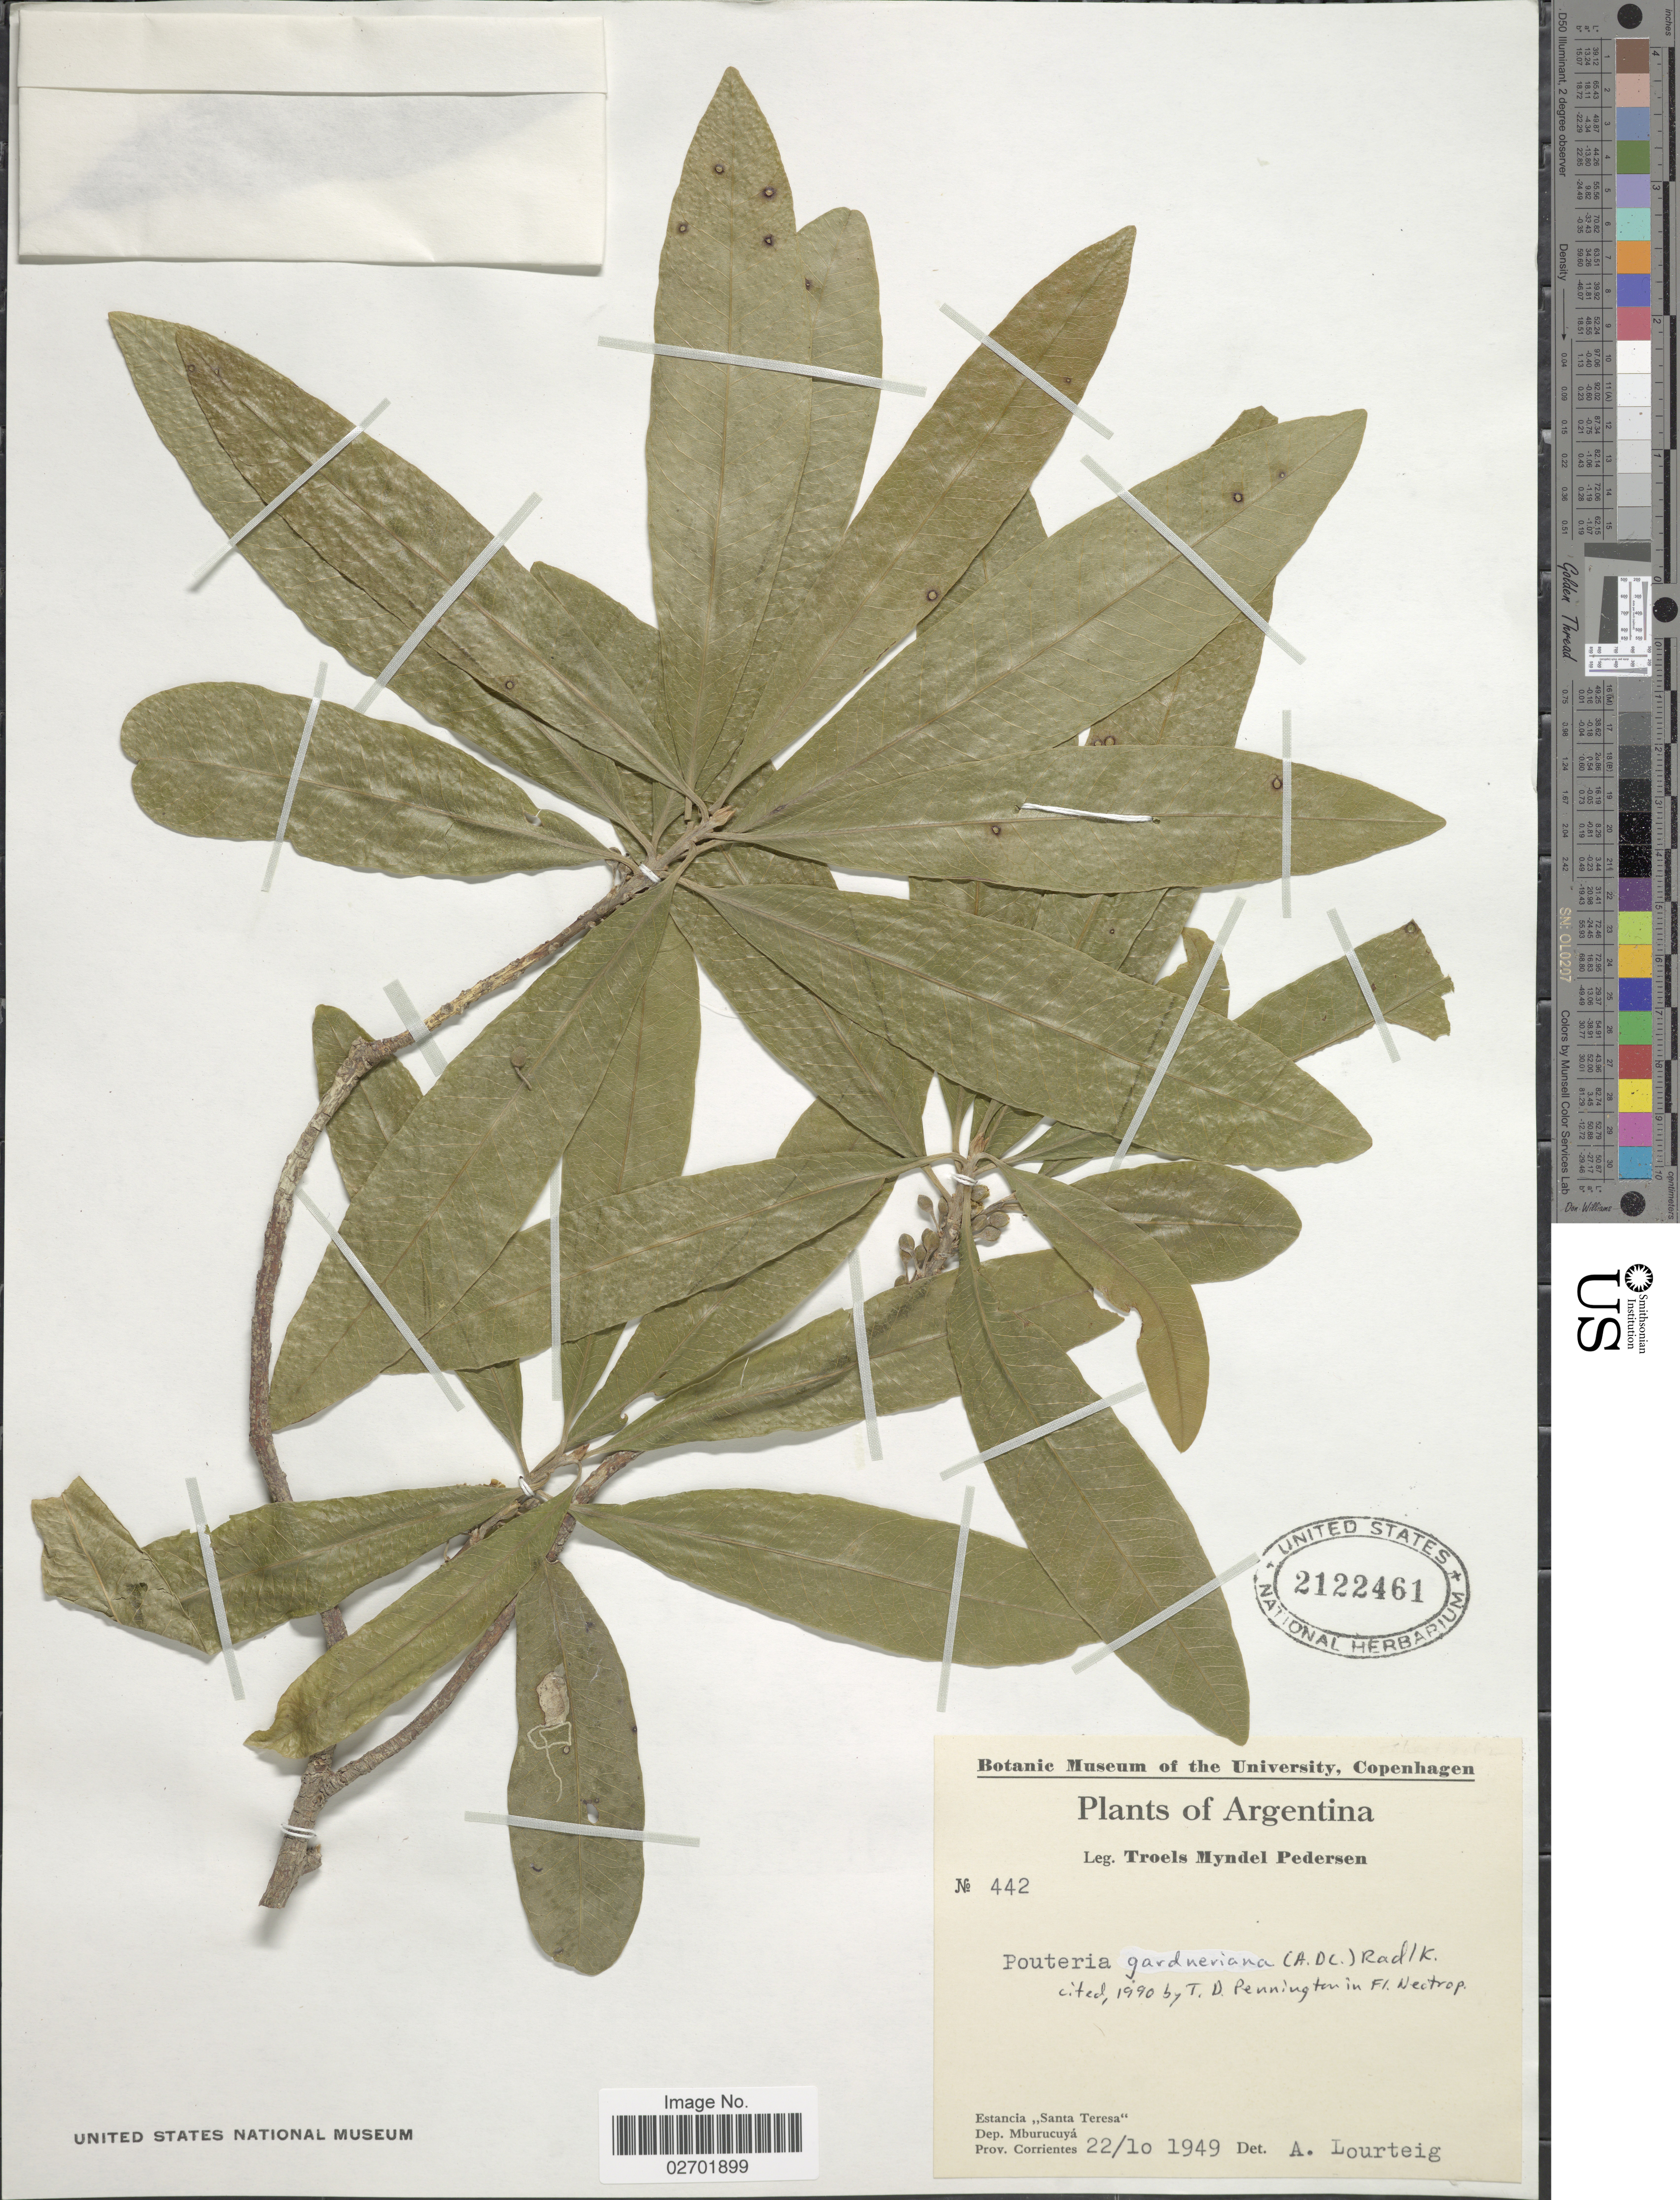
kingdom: Plantae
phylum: Tracheophyta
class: Magnoliopsida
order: Ericales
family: Sapotaceae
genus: Pouteria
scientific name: Pouteria gardneriana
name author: (A. DC.) Radlk.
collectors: T. Pederson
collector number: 442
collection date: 1949-10-22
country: Argentina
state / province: Corrientes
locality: Estancia " Santa Teresa" Dep. Mburucuya, Prov. Corrientes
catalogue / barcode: US 2122461